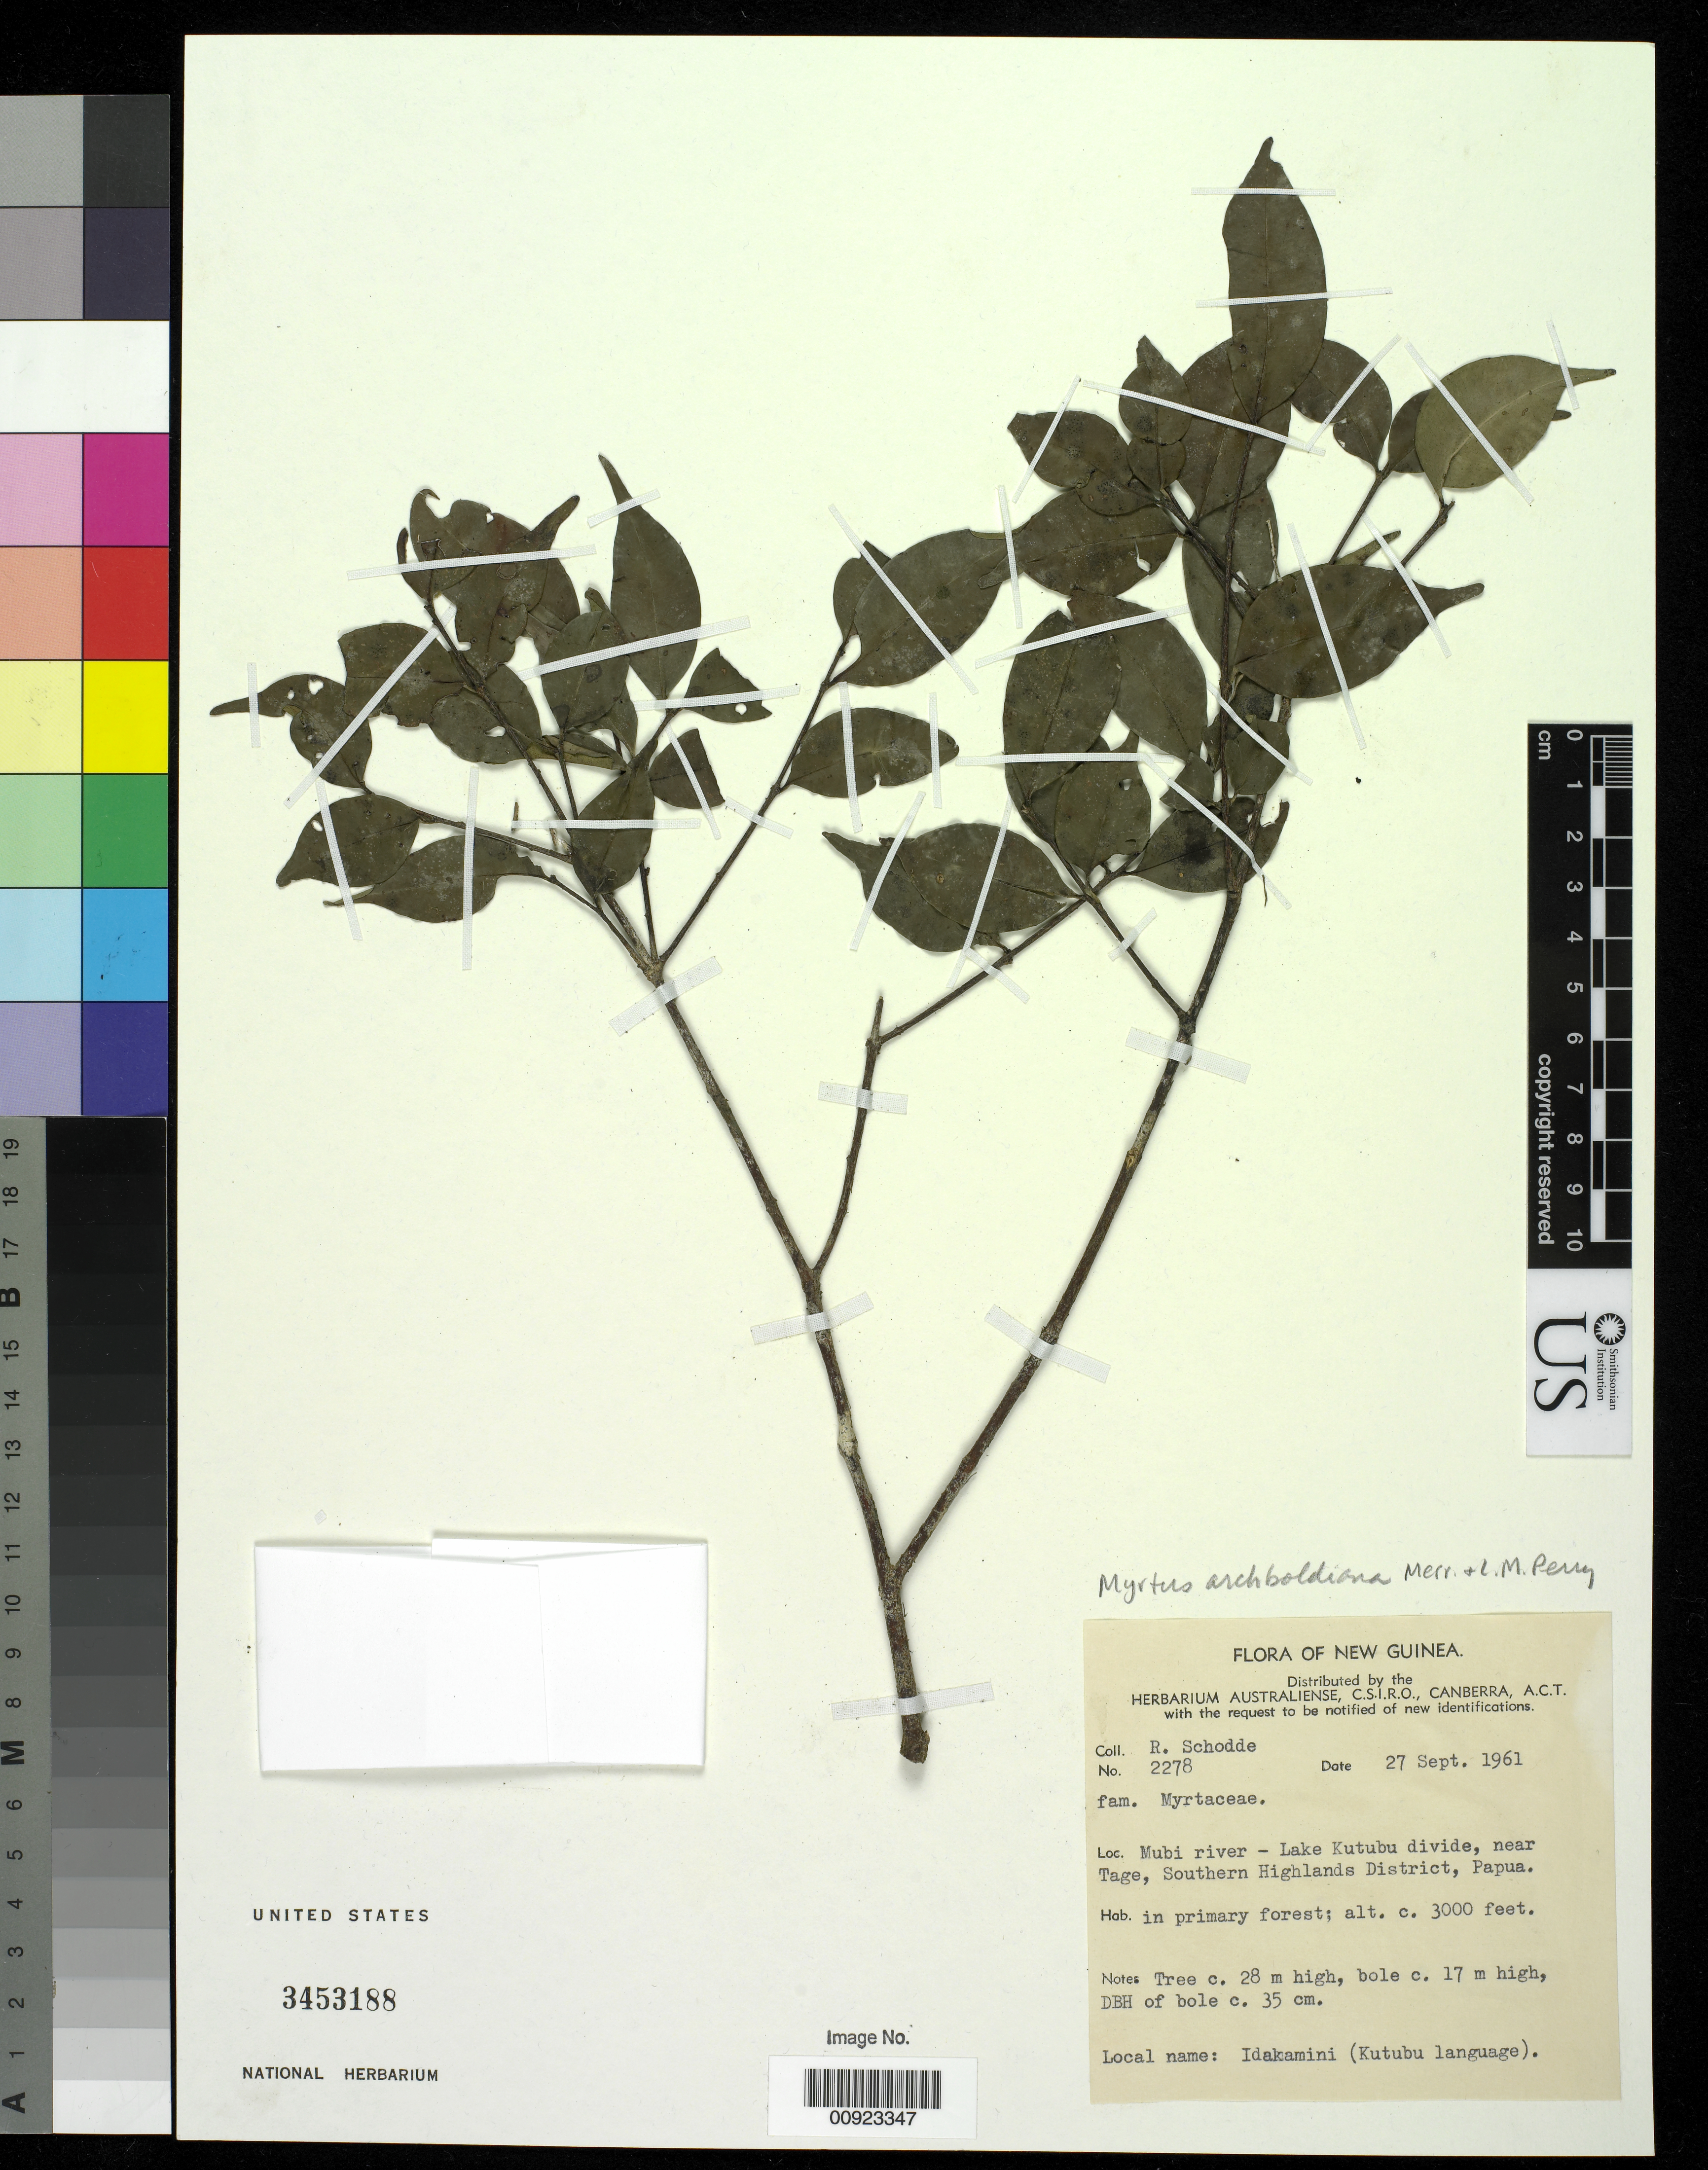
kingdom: Plantae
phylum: Tracheophyta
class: Magnoliopsida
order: Myrtales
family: Myrtaceae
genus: Uromyrtus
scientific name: Uromyrtus archboldiana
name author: (Merr. & L.M. Perry) A.J. Scott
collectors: R. Schodde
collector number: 2278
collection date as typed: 27 Sep 1961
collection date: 1961-09-27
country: Papua New Guinea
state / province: Southern Highlands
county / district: Kutubu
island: New Guinea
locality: Southern Highlands District, Mubi River-Lake Kutubu divide, near Tage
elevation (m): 914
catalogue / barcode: US 3453188